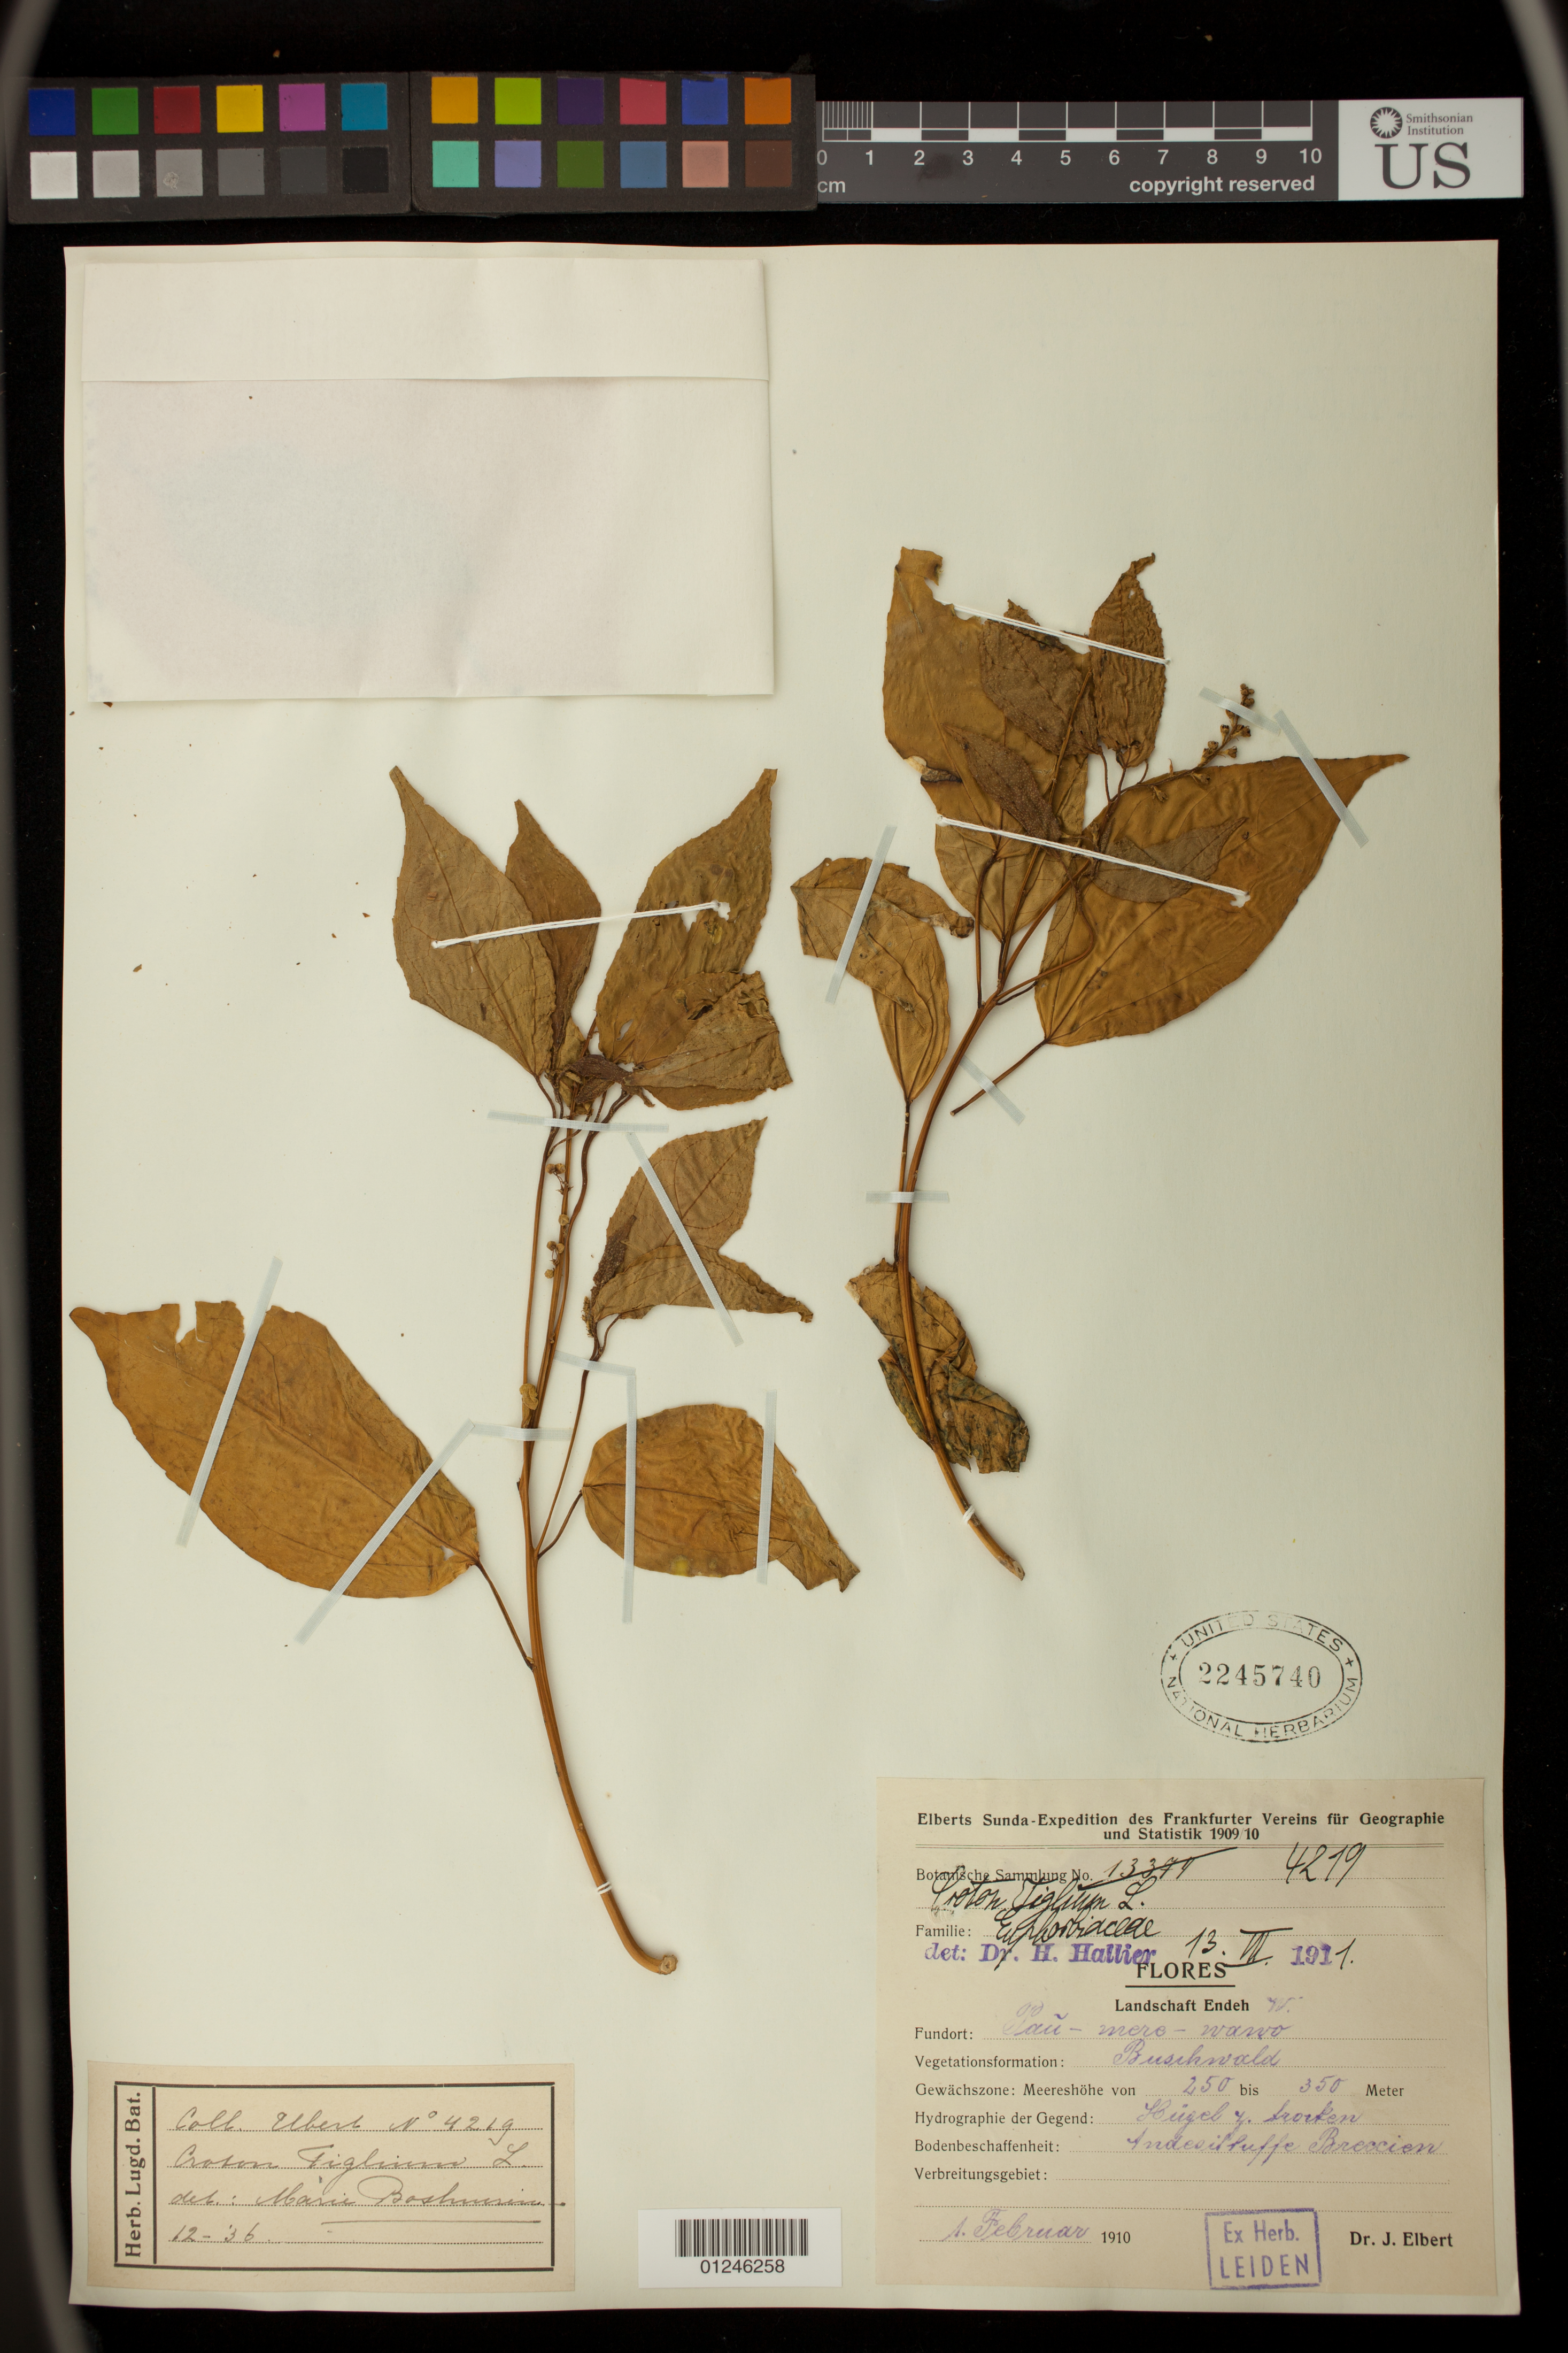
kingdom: Plantae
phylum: Tracheophyta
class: Magnoliopsida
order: Malpighiales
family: Euphorbiaceae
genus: Croton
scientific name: Croton tiglium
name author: L.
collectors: H. G. Hallier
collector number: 4219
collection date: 1911-03-13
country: Indonesia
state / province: Nusa Tenggara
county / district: Nusa Tenggara Barat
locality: Wawo District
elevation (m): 250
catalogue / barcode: US 2245740